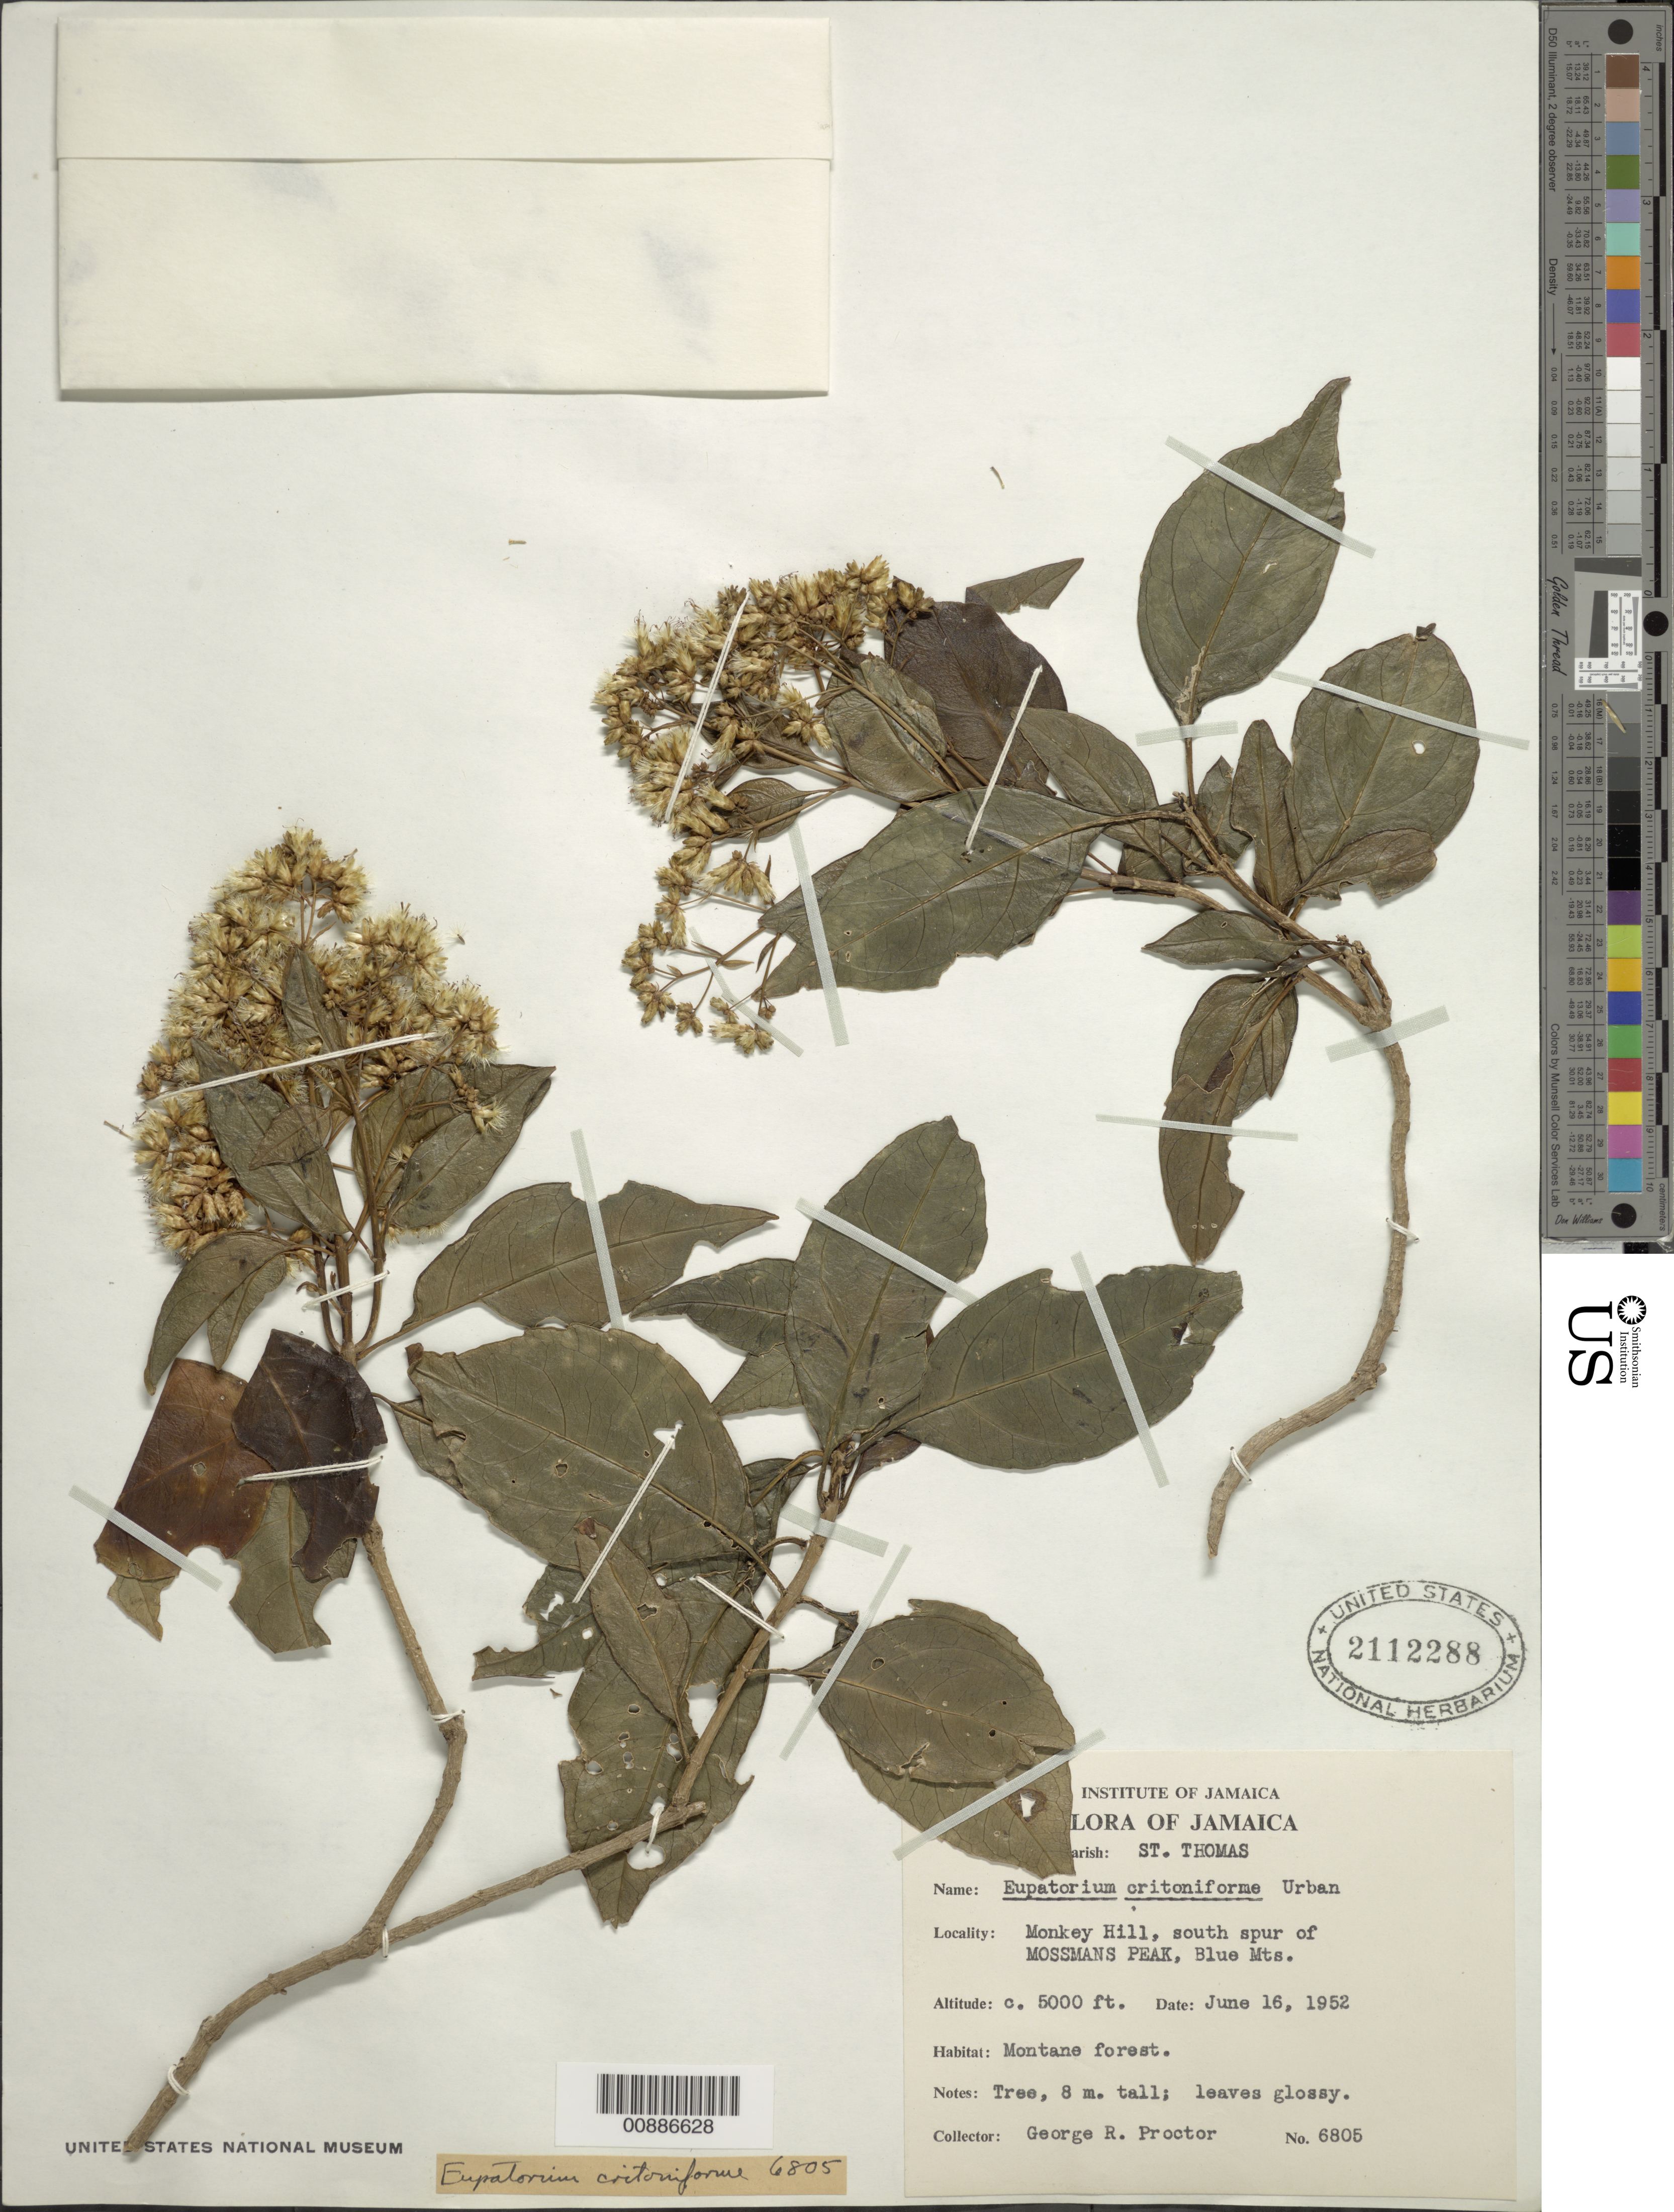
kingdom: Plantae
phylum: Tracheophyta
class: Magnoliopsida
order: Asterales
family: Asteraceae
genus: Urbananthus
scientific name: Urbananthus critoniforme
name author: (Urb.) R.M. King & H. Rob.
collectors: G. R. Proctor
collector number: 6805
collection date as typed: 16 Jun 1952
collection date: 1952-06-16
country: Jamaica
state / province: Saint Thomas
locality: Monkey Hill, south spur of Mossmans Peak, Blue Mountains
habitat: Montane forest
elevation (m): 1524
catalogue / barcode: US 2112288